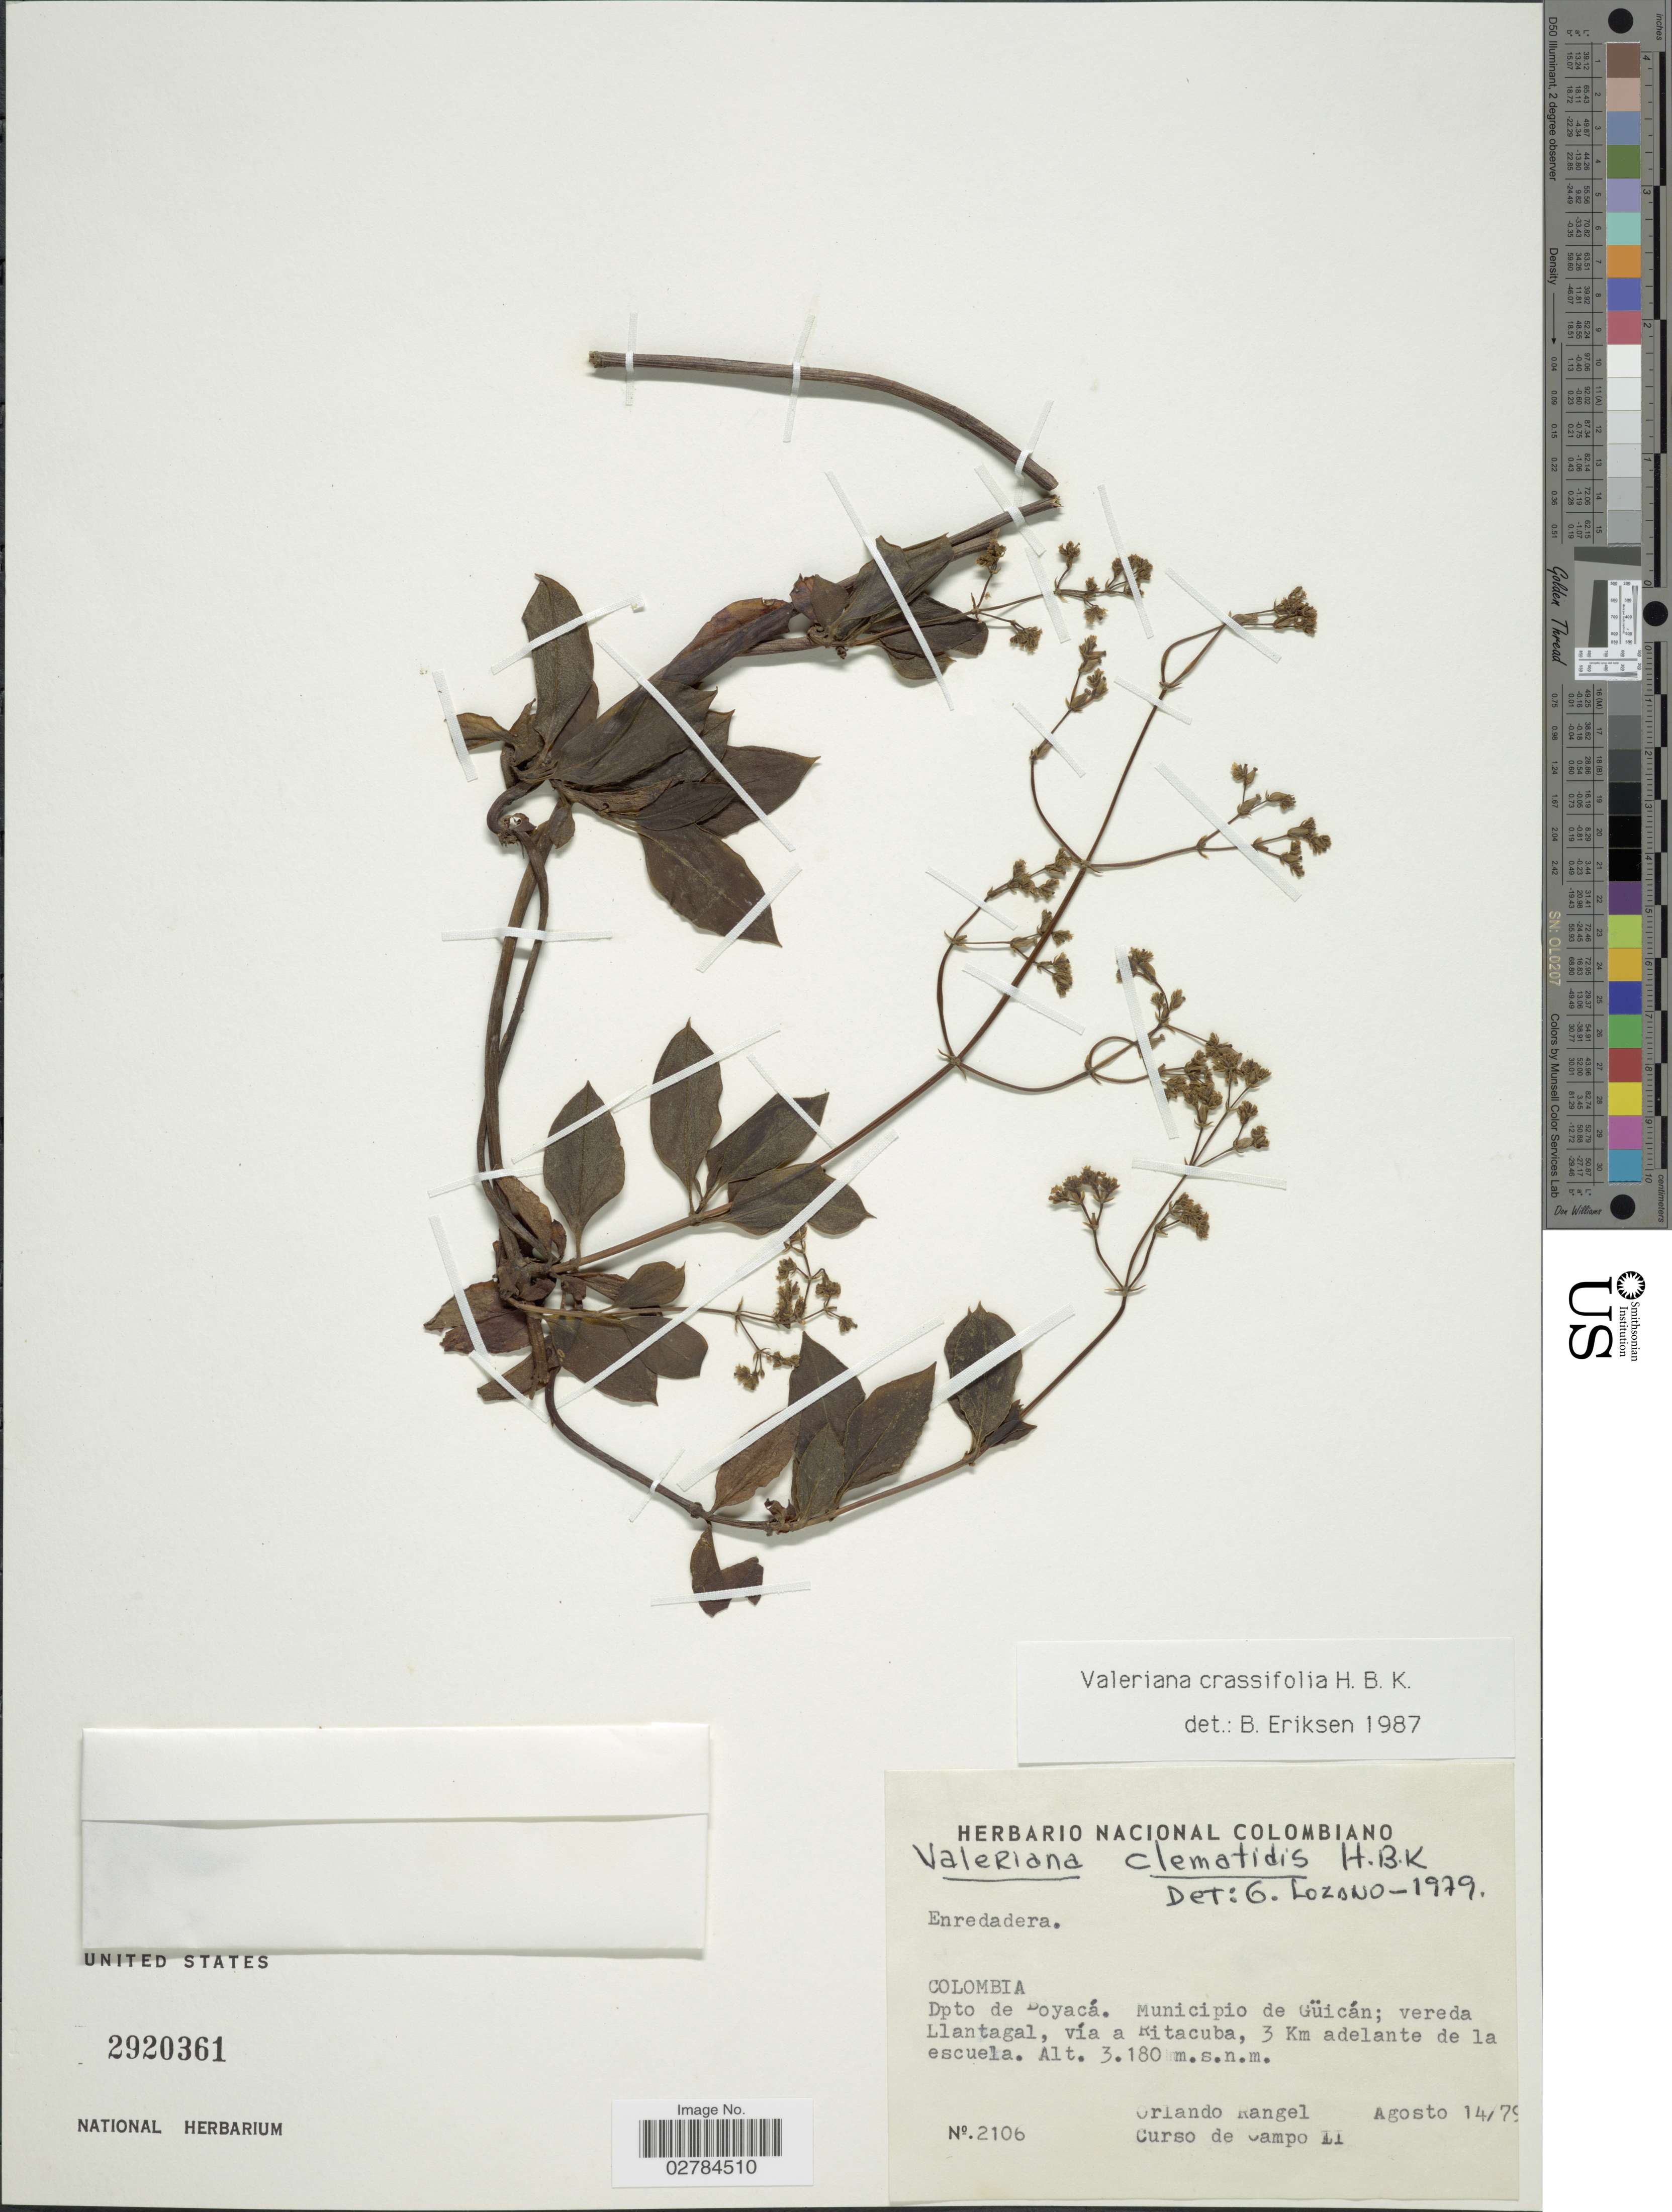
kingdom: Plantae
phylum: Tracheophyta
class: Magnoliopsida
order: Dipsacales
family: Caprifoliaceae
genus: Valeriana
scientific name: Valeriana crassifolia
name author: Kunth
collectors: O. Rangel & Curso de Campo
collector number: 2106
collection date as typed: Transcribed d/m/y: 14/8/79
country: Colombia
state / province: Boyacá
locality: Dpto de Boyacá. Municipio de Güicán; vereda Llantagal, vía a Ritacuba, 3 Km adelente de La escuela.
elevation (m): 3180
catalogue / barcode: US 2920361